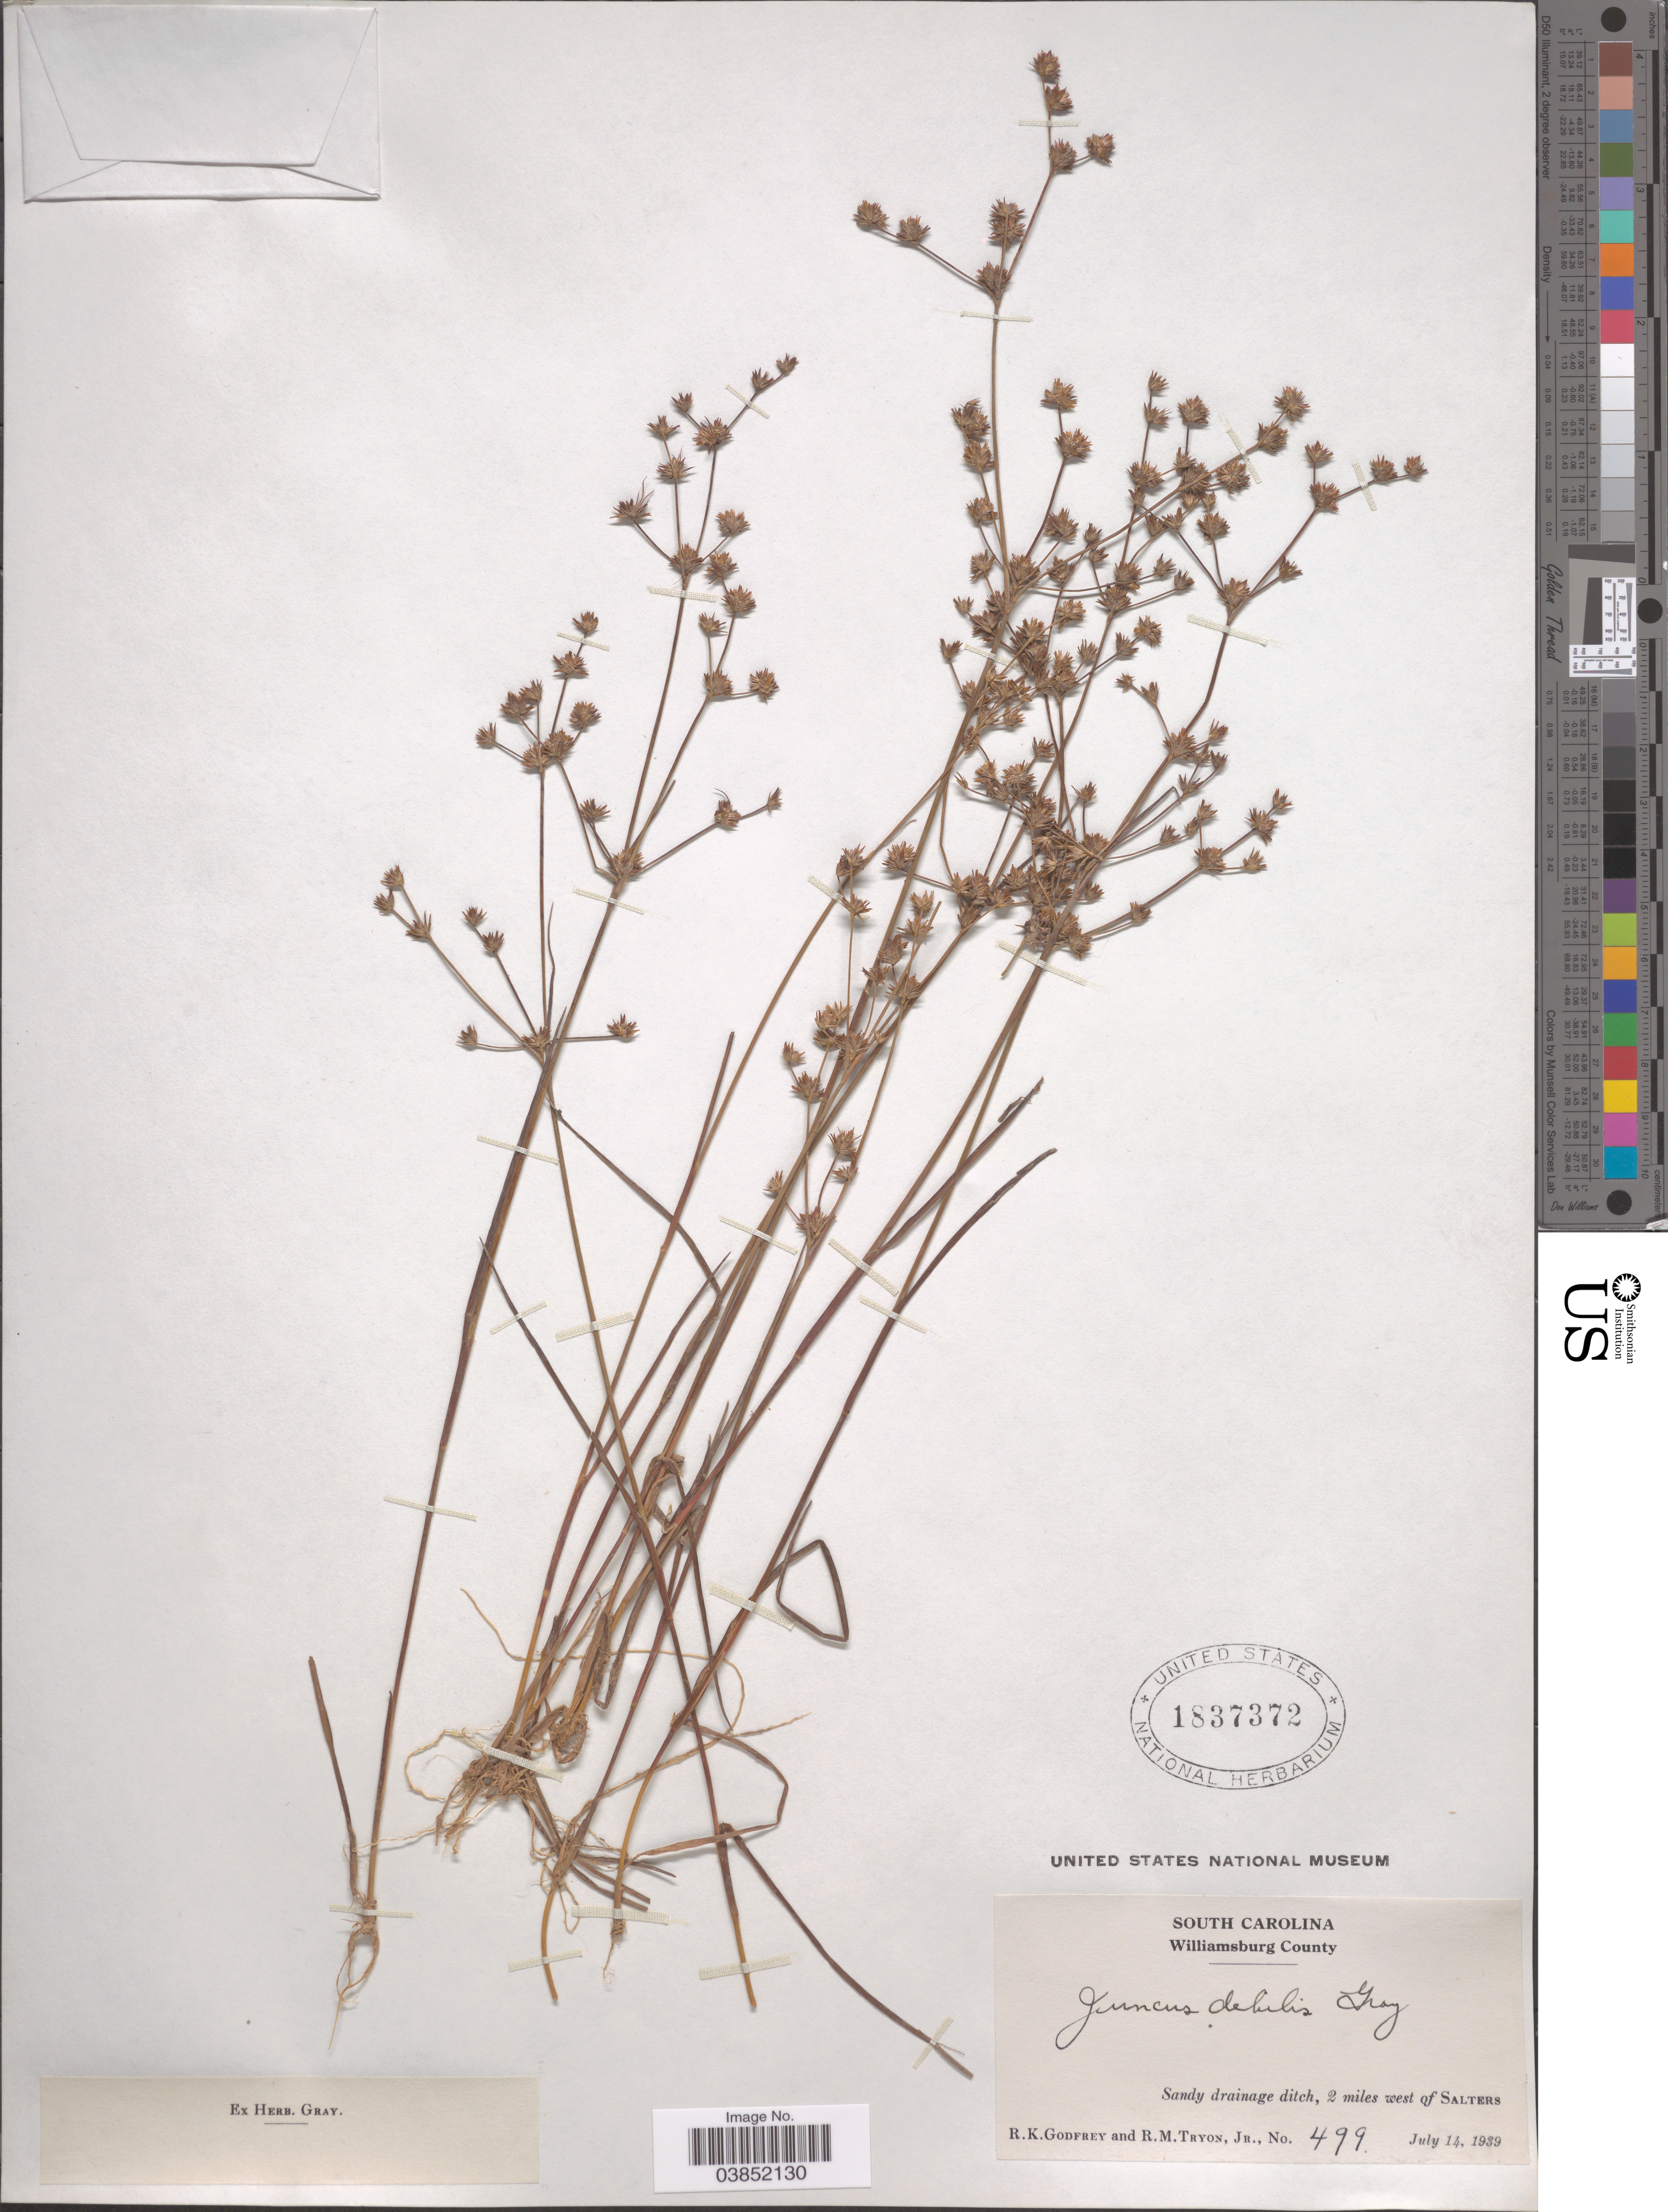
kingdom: Plantae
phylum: Tracheophyta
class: Liliopsida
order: Poales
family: Juncaceae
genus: Juncus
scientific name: Juncus debilis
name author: A. Gray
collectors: R. K. Godfrey & R. Tryon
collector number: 499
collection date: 1939-07-14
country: United States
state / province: South Carolina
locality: Williamsburg County. 2 miles west of Salters.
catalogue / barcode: US 1837372